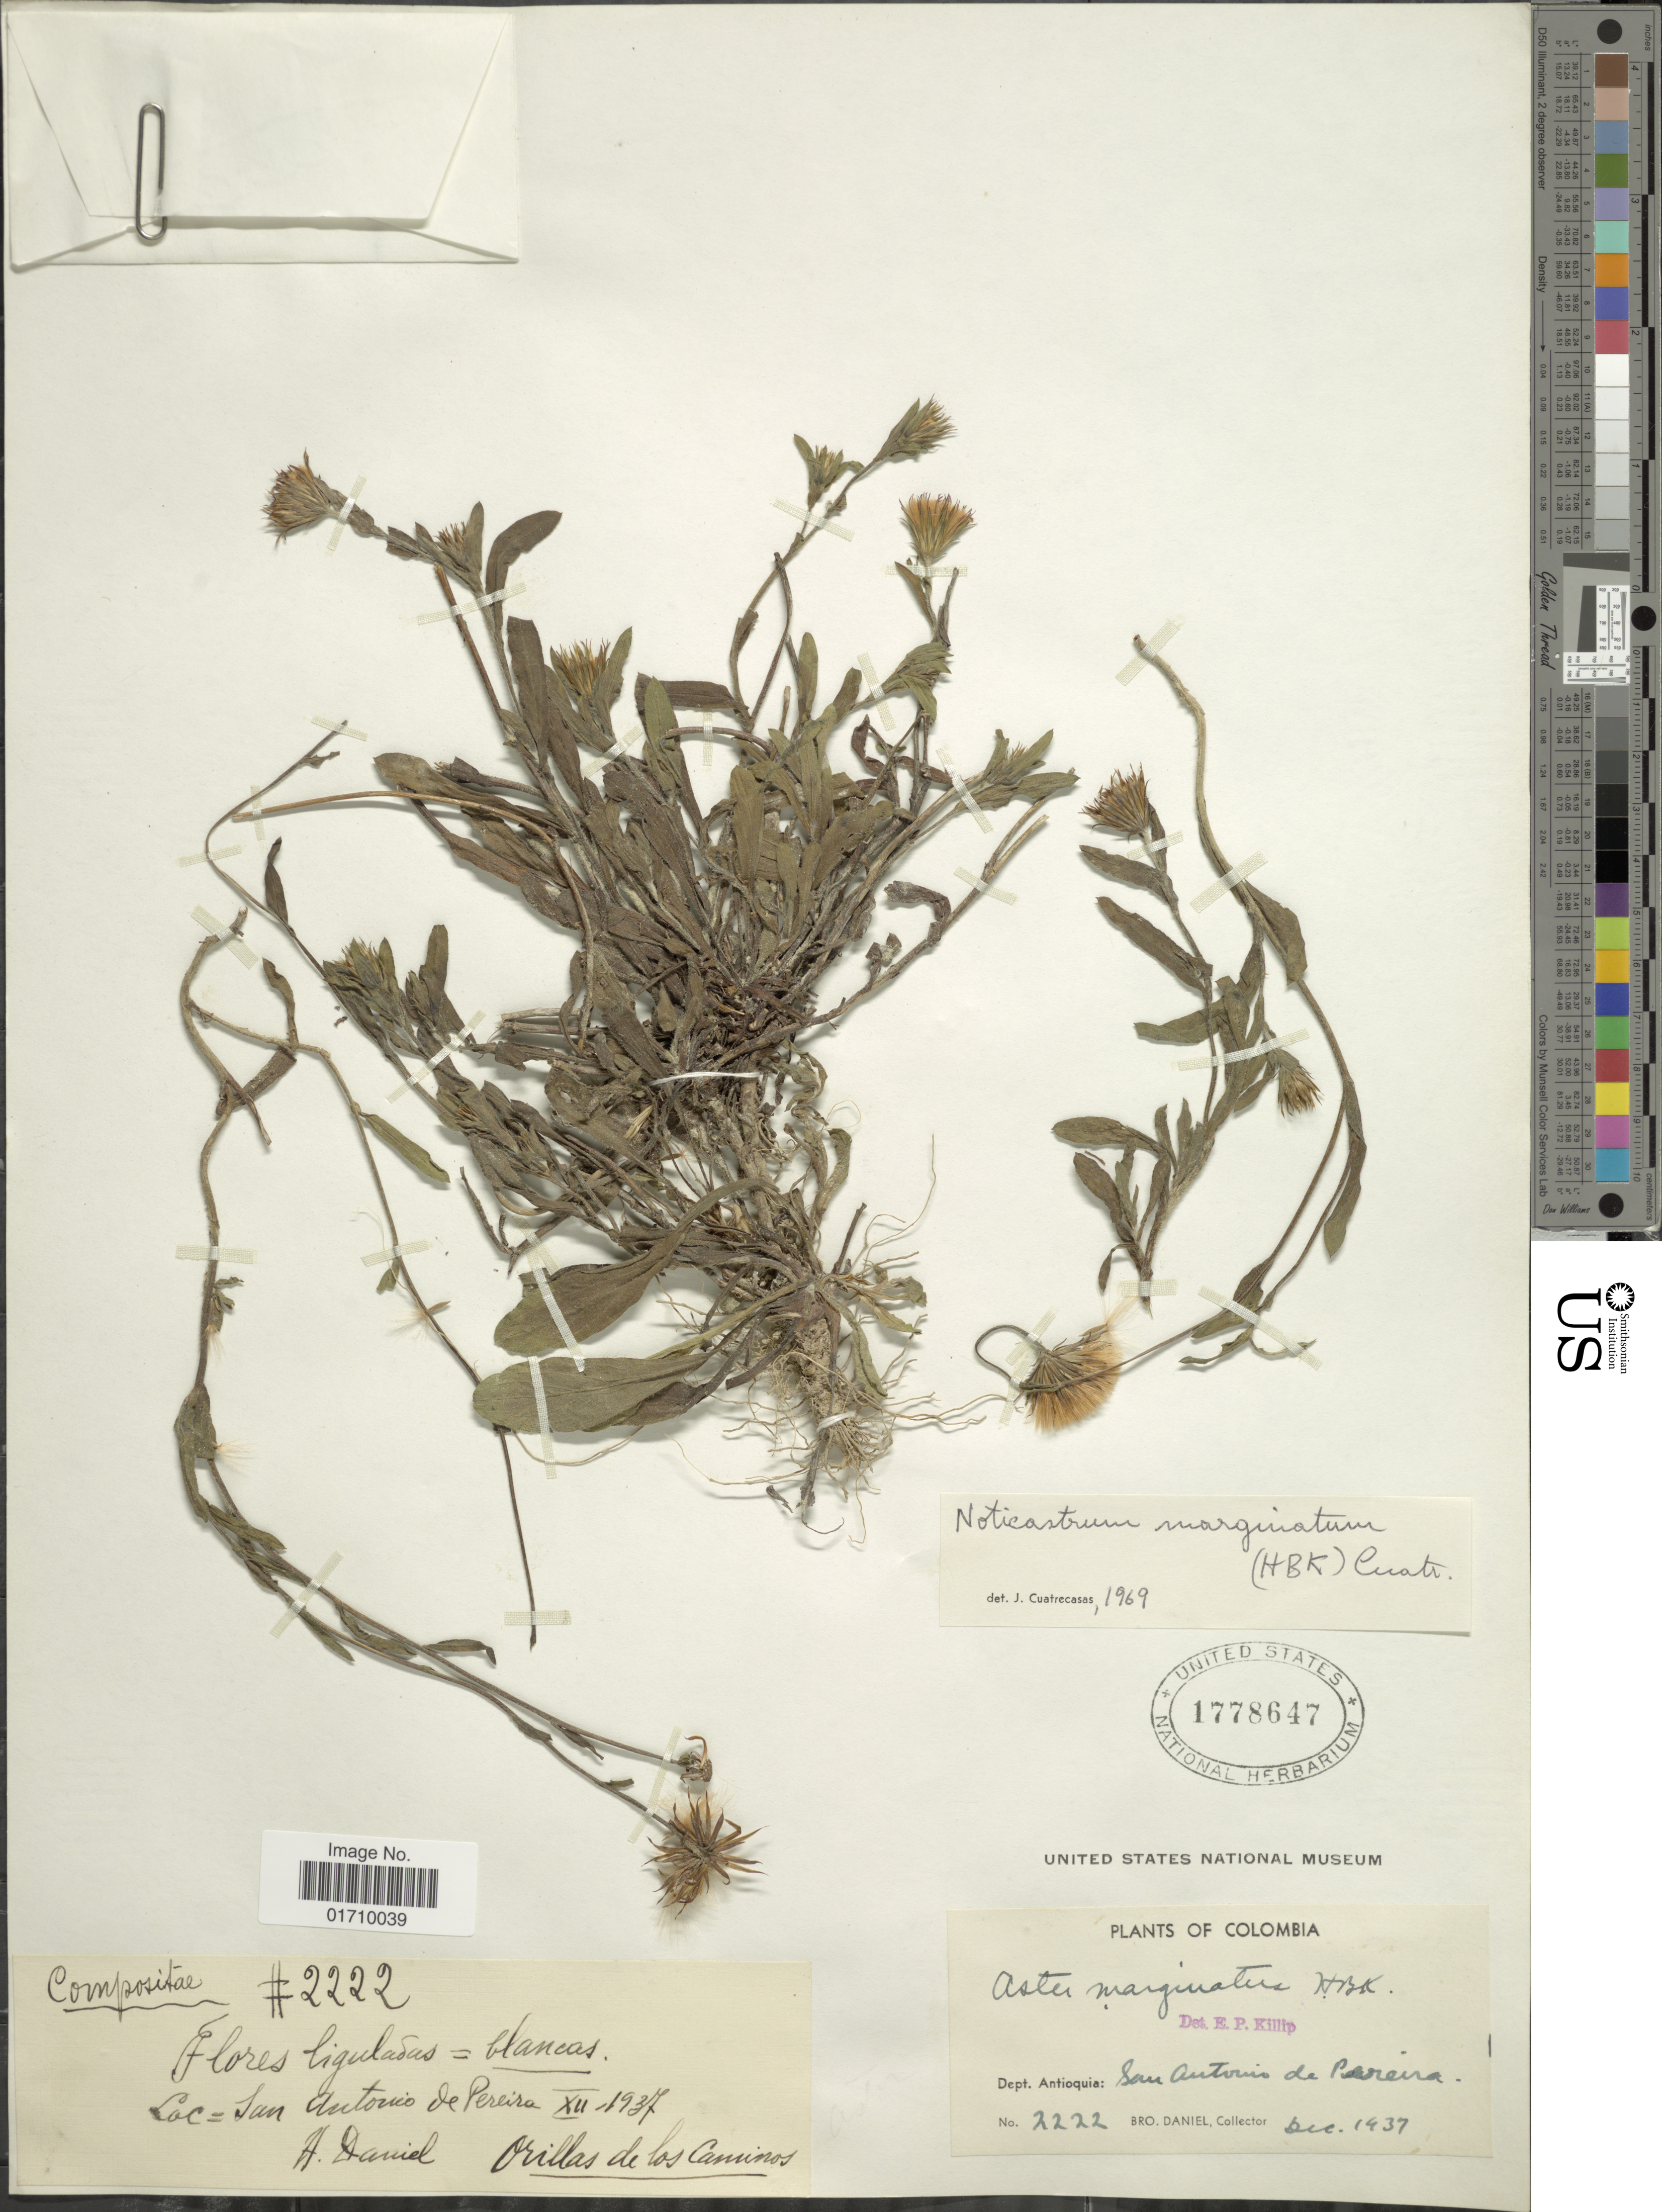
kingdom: Plantae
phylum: Tracheophyta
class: Magnoliopsida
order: Asterales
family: Asteraceae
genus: Noticastrum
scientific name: Noticastrum marginatum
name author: (Kunth) Cuatrec.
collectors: Bro. Daniel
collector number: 2222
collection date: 1937-12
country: Colombia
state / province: Antioquia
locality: San Antonio de Pereira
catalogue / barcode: US 1778647